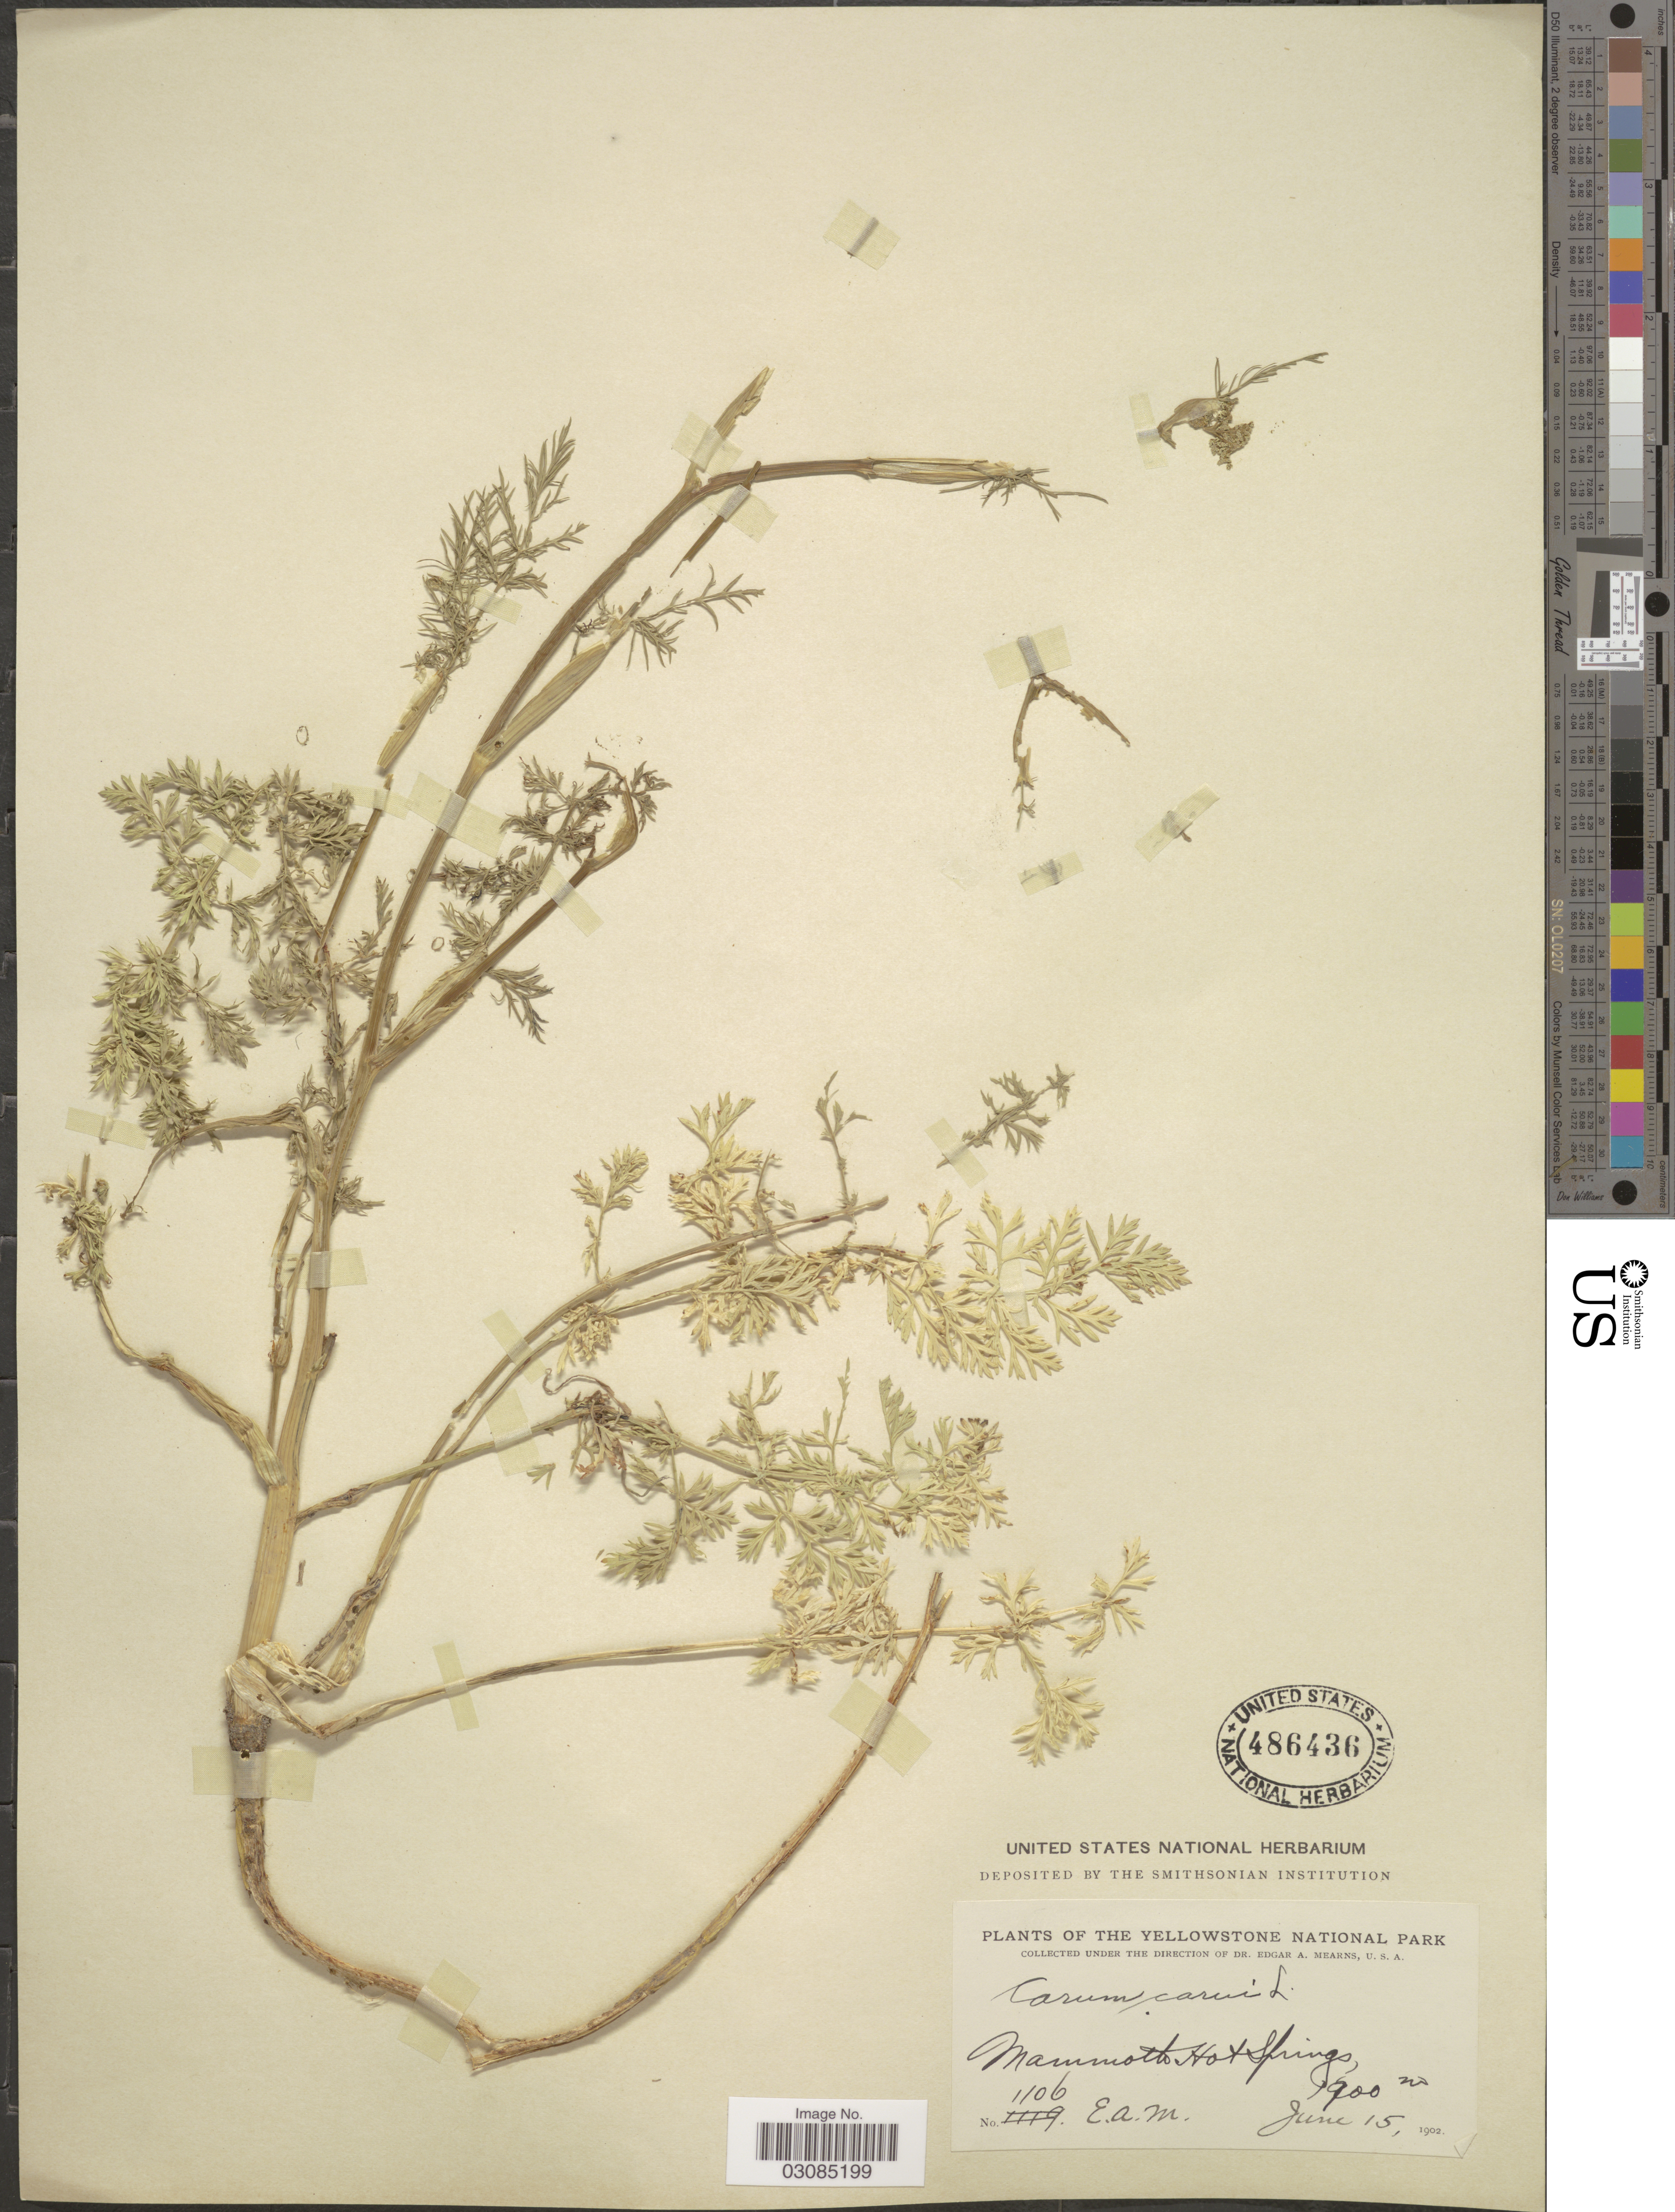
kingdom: Plantae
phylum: Tracheophyta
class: Magnoliopsida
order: Apiales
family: Apiaceae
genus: Carum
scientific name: Carum carvi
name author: L.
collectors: E. A. Mearns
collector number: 1106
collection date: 1902-06-15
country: United States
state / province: Wyoming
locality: Yellowstone National Park. Mammoth Hot Springs.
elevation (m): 1900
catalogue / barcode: US 486436